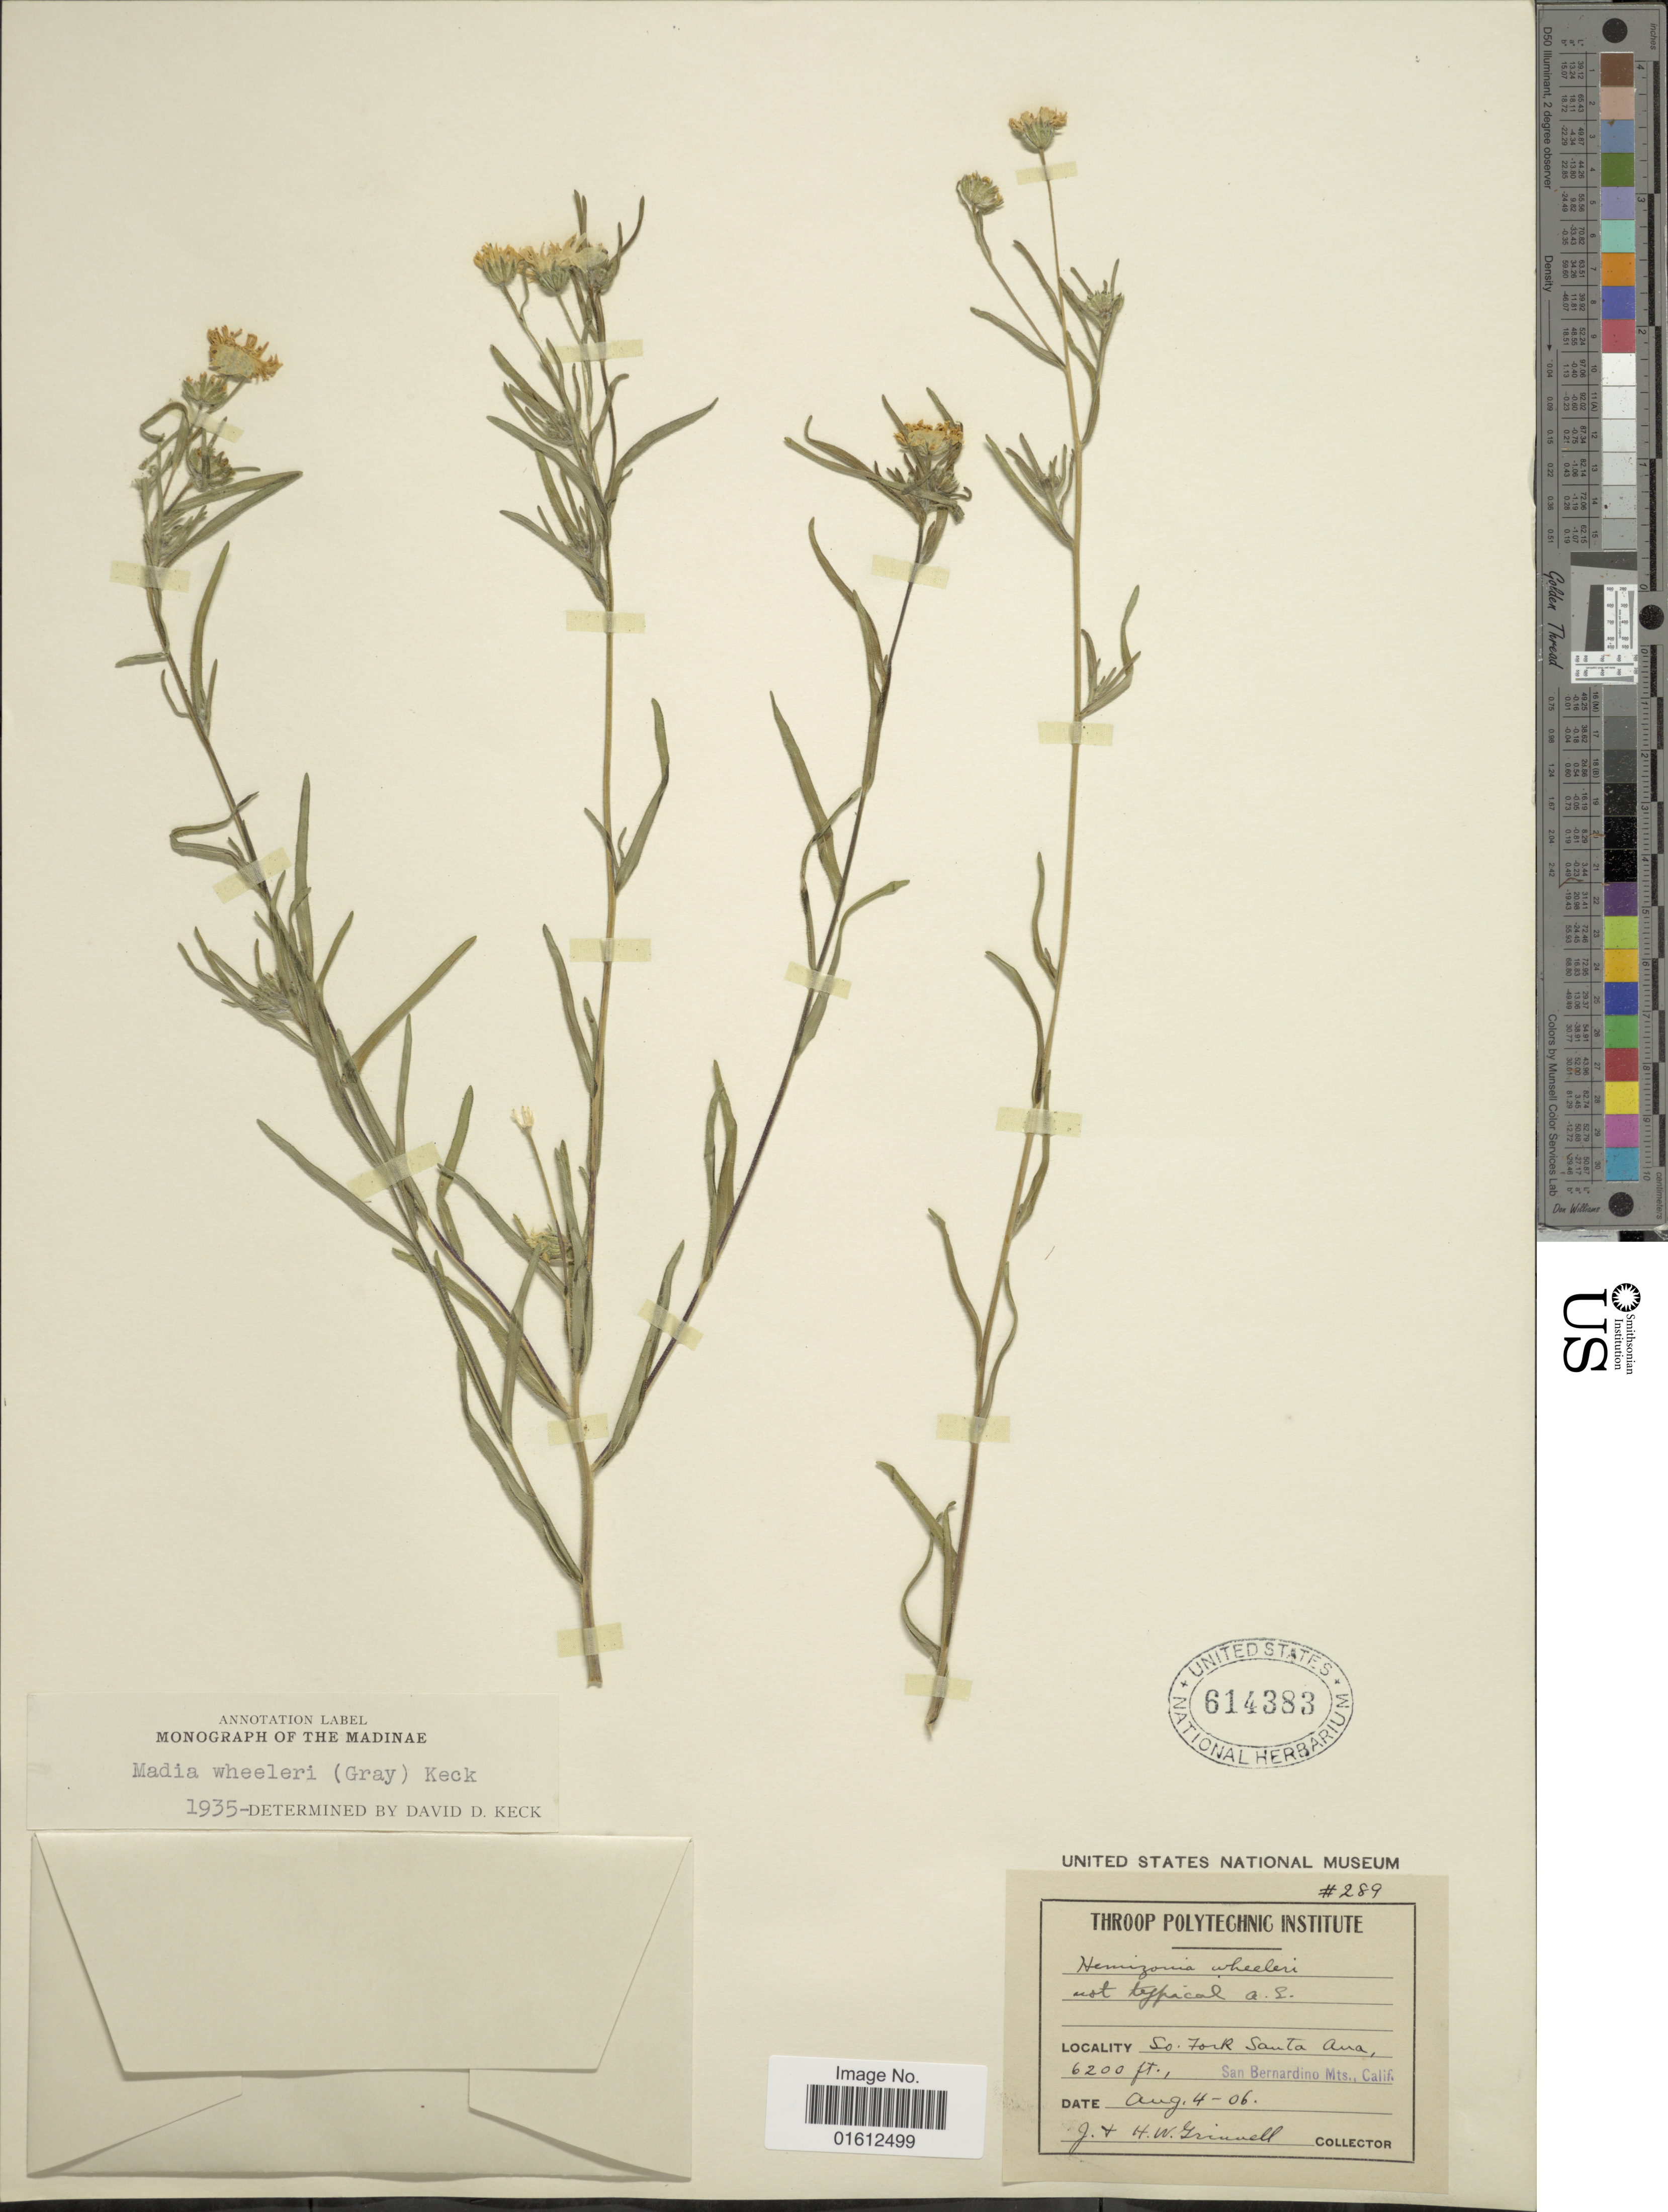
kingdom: Plantae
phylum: Tracheophyta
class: Magnoliopsida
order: Asterales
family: Asteraceae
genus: Madia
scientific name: Madia elegans subsp. wheeleri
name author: (A. Gray) D.D. Keck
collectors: J. Grinnell & H. Grinnell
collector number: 289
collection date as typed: Transcribed d/m/y: 4/8/6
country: United States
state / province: California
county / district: San Bernardino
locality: So. Fork Santa Ana, San Bernardino Mts.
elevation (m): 1890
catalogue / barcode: US 614383